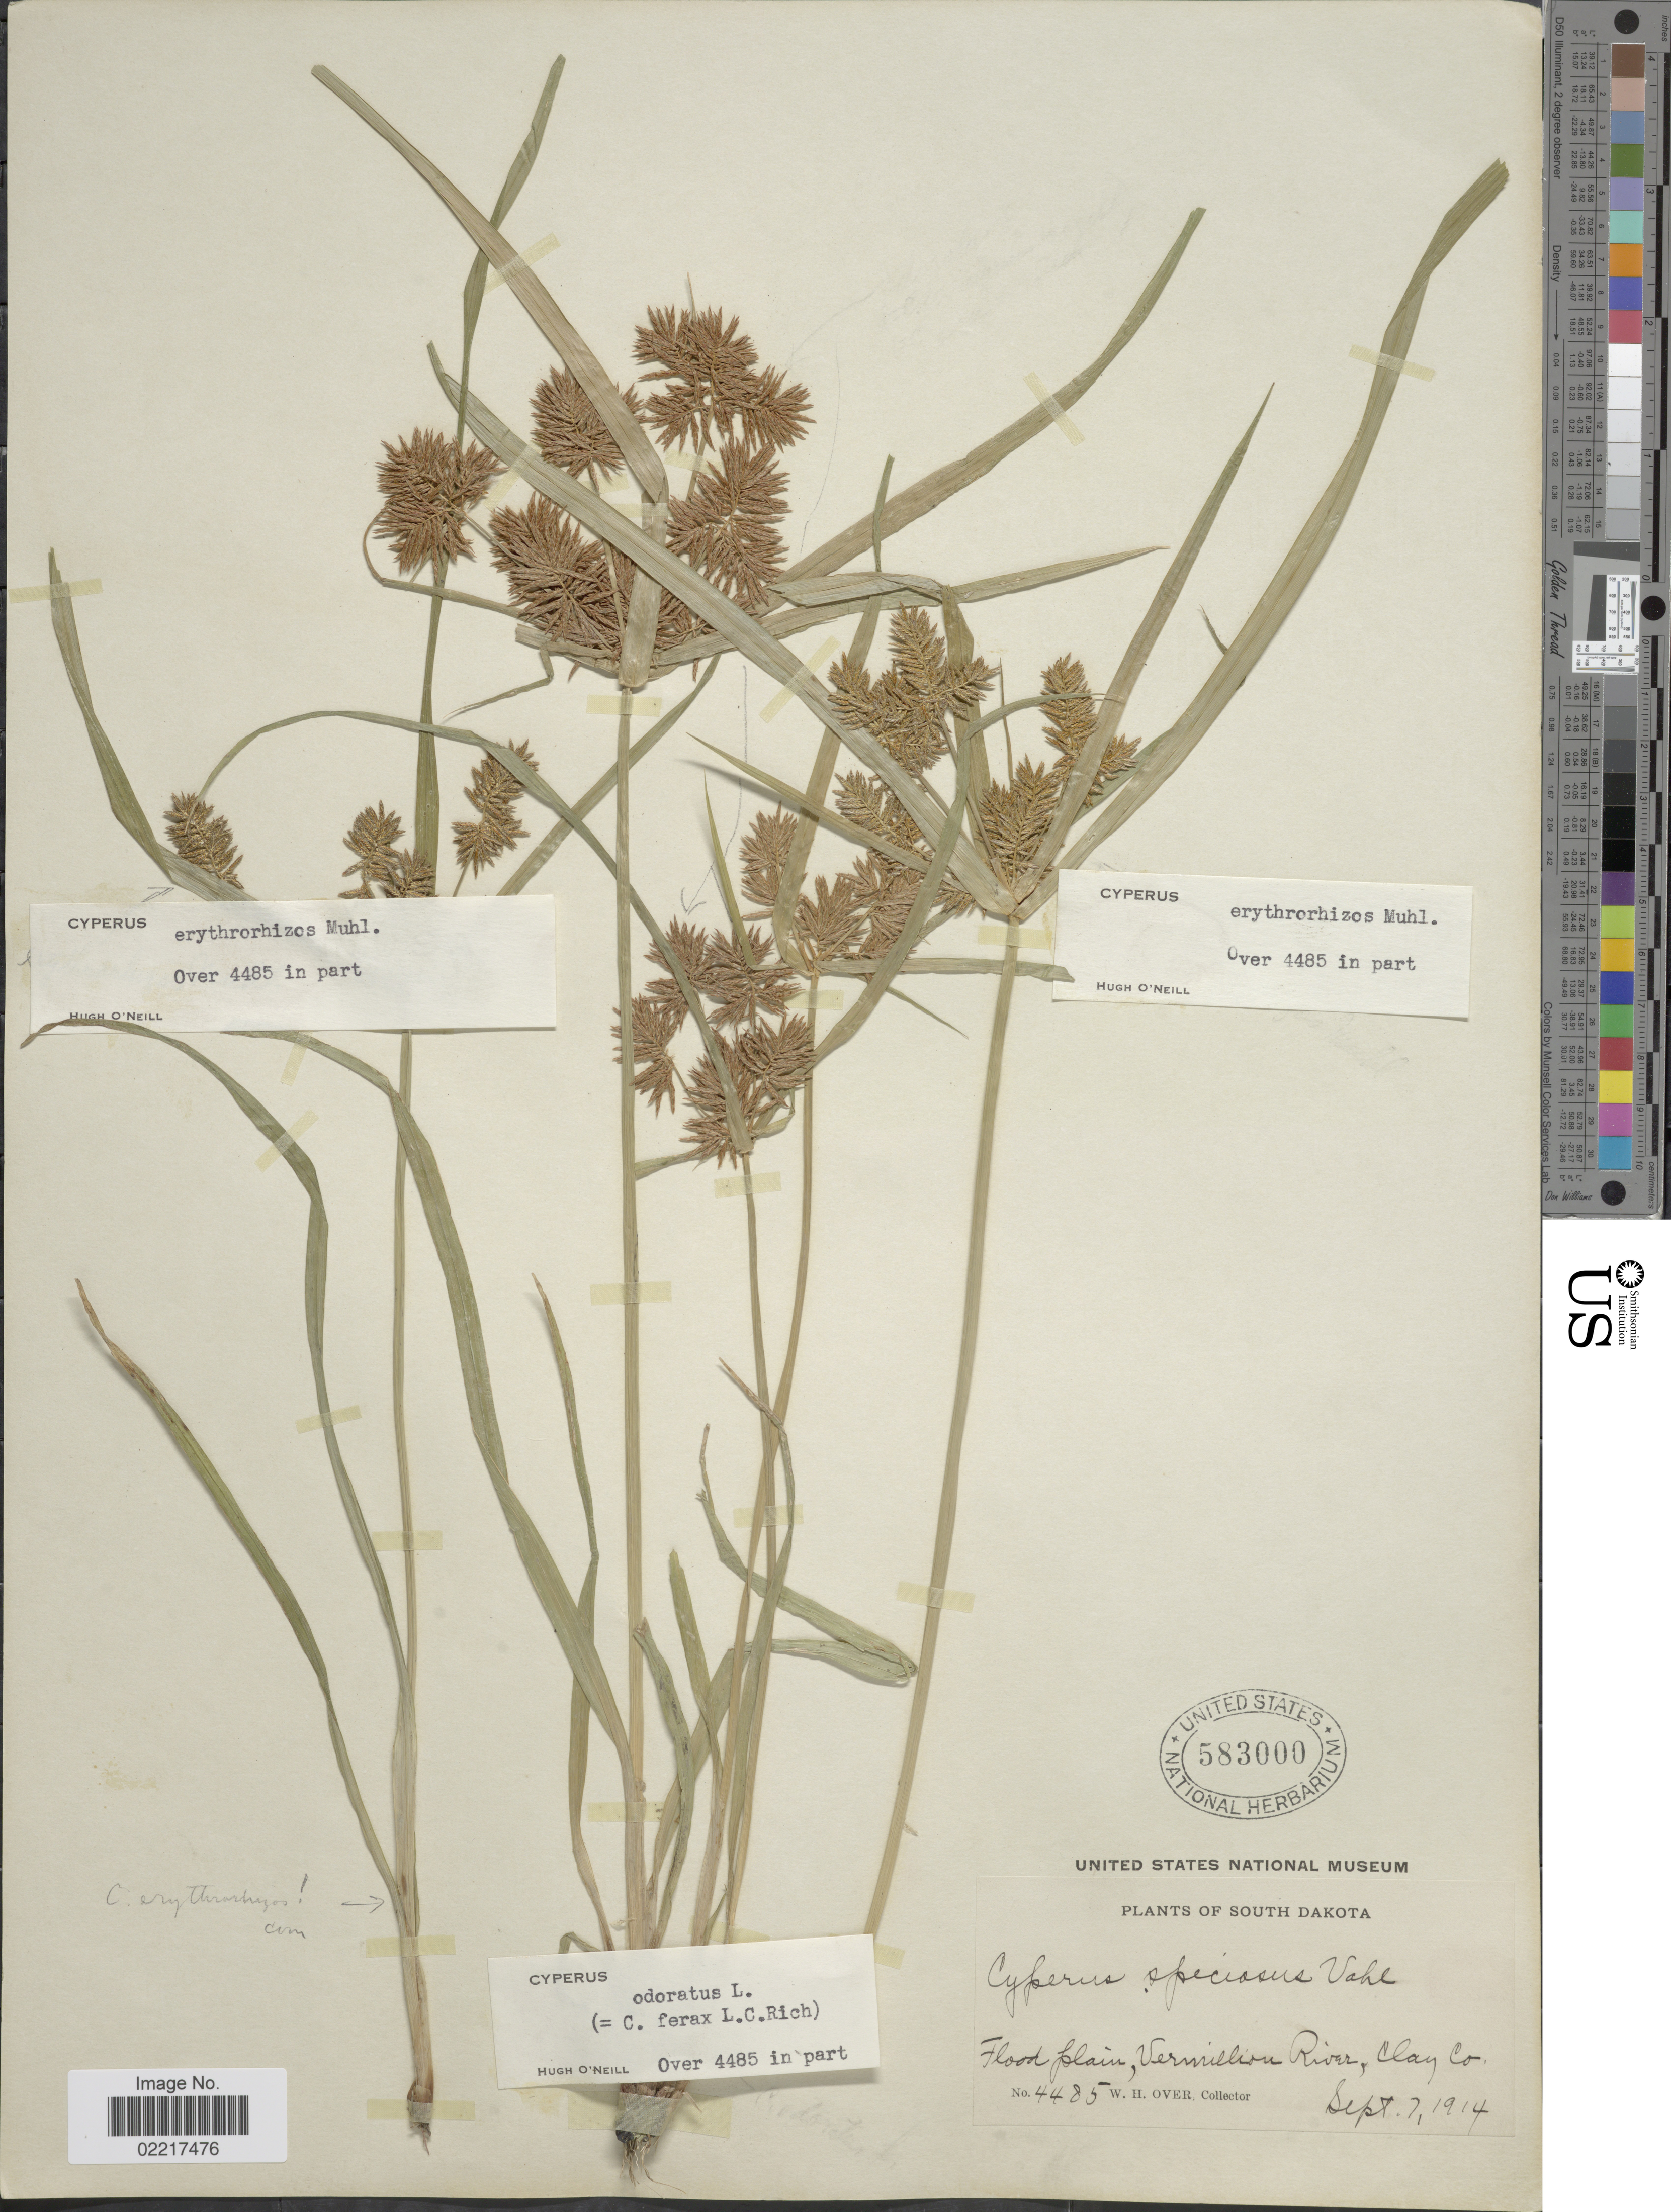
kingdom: Plantae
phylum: Tracheophyta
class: Liliopsida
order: Poales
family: Cyperaceae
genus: Cyperus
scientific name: Cyperus odoratus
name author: L.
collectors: W. Over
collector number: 4485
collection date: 1914-09-07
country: United States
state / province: South Dakota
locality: Flood plain, Vermilliou River, Clay Co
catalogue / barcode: US 583000